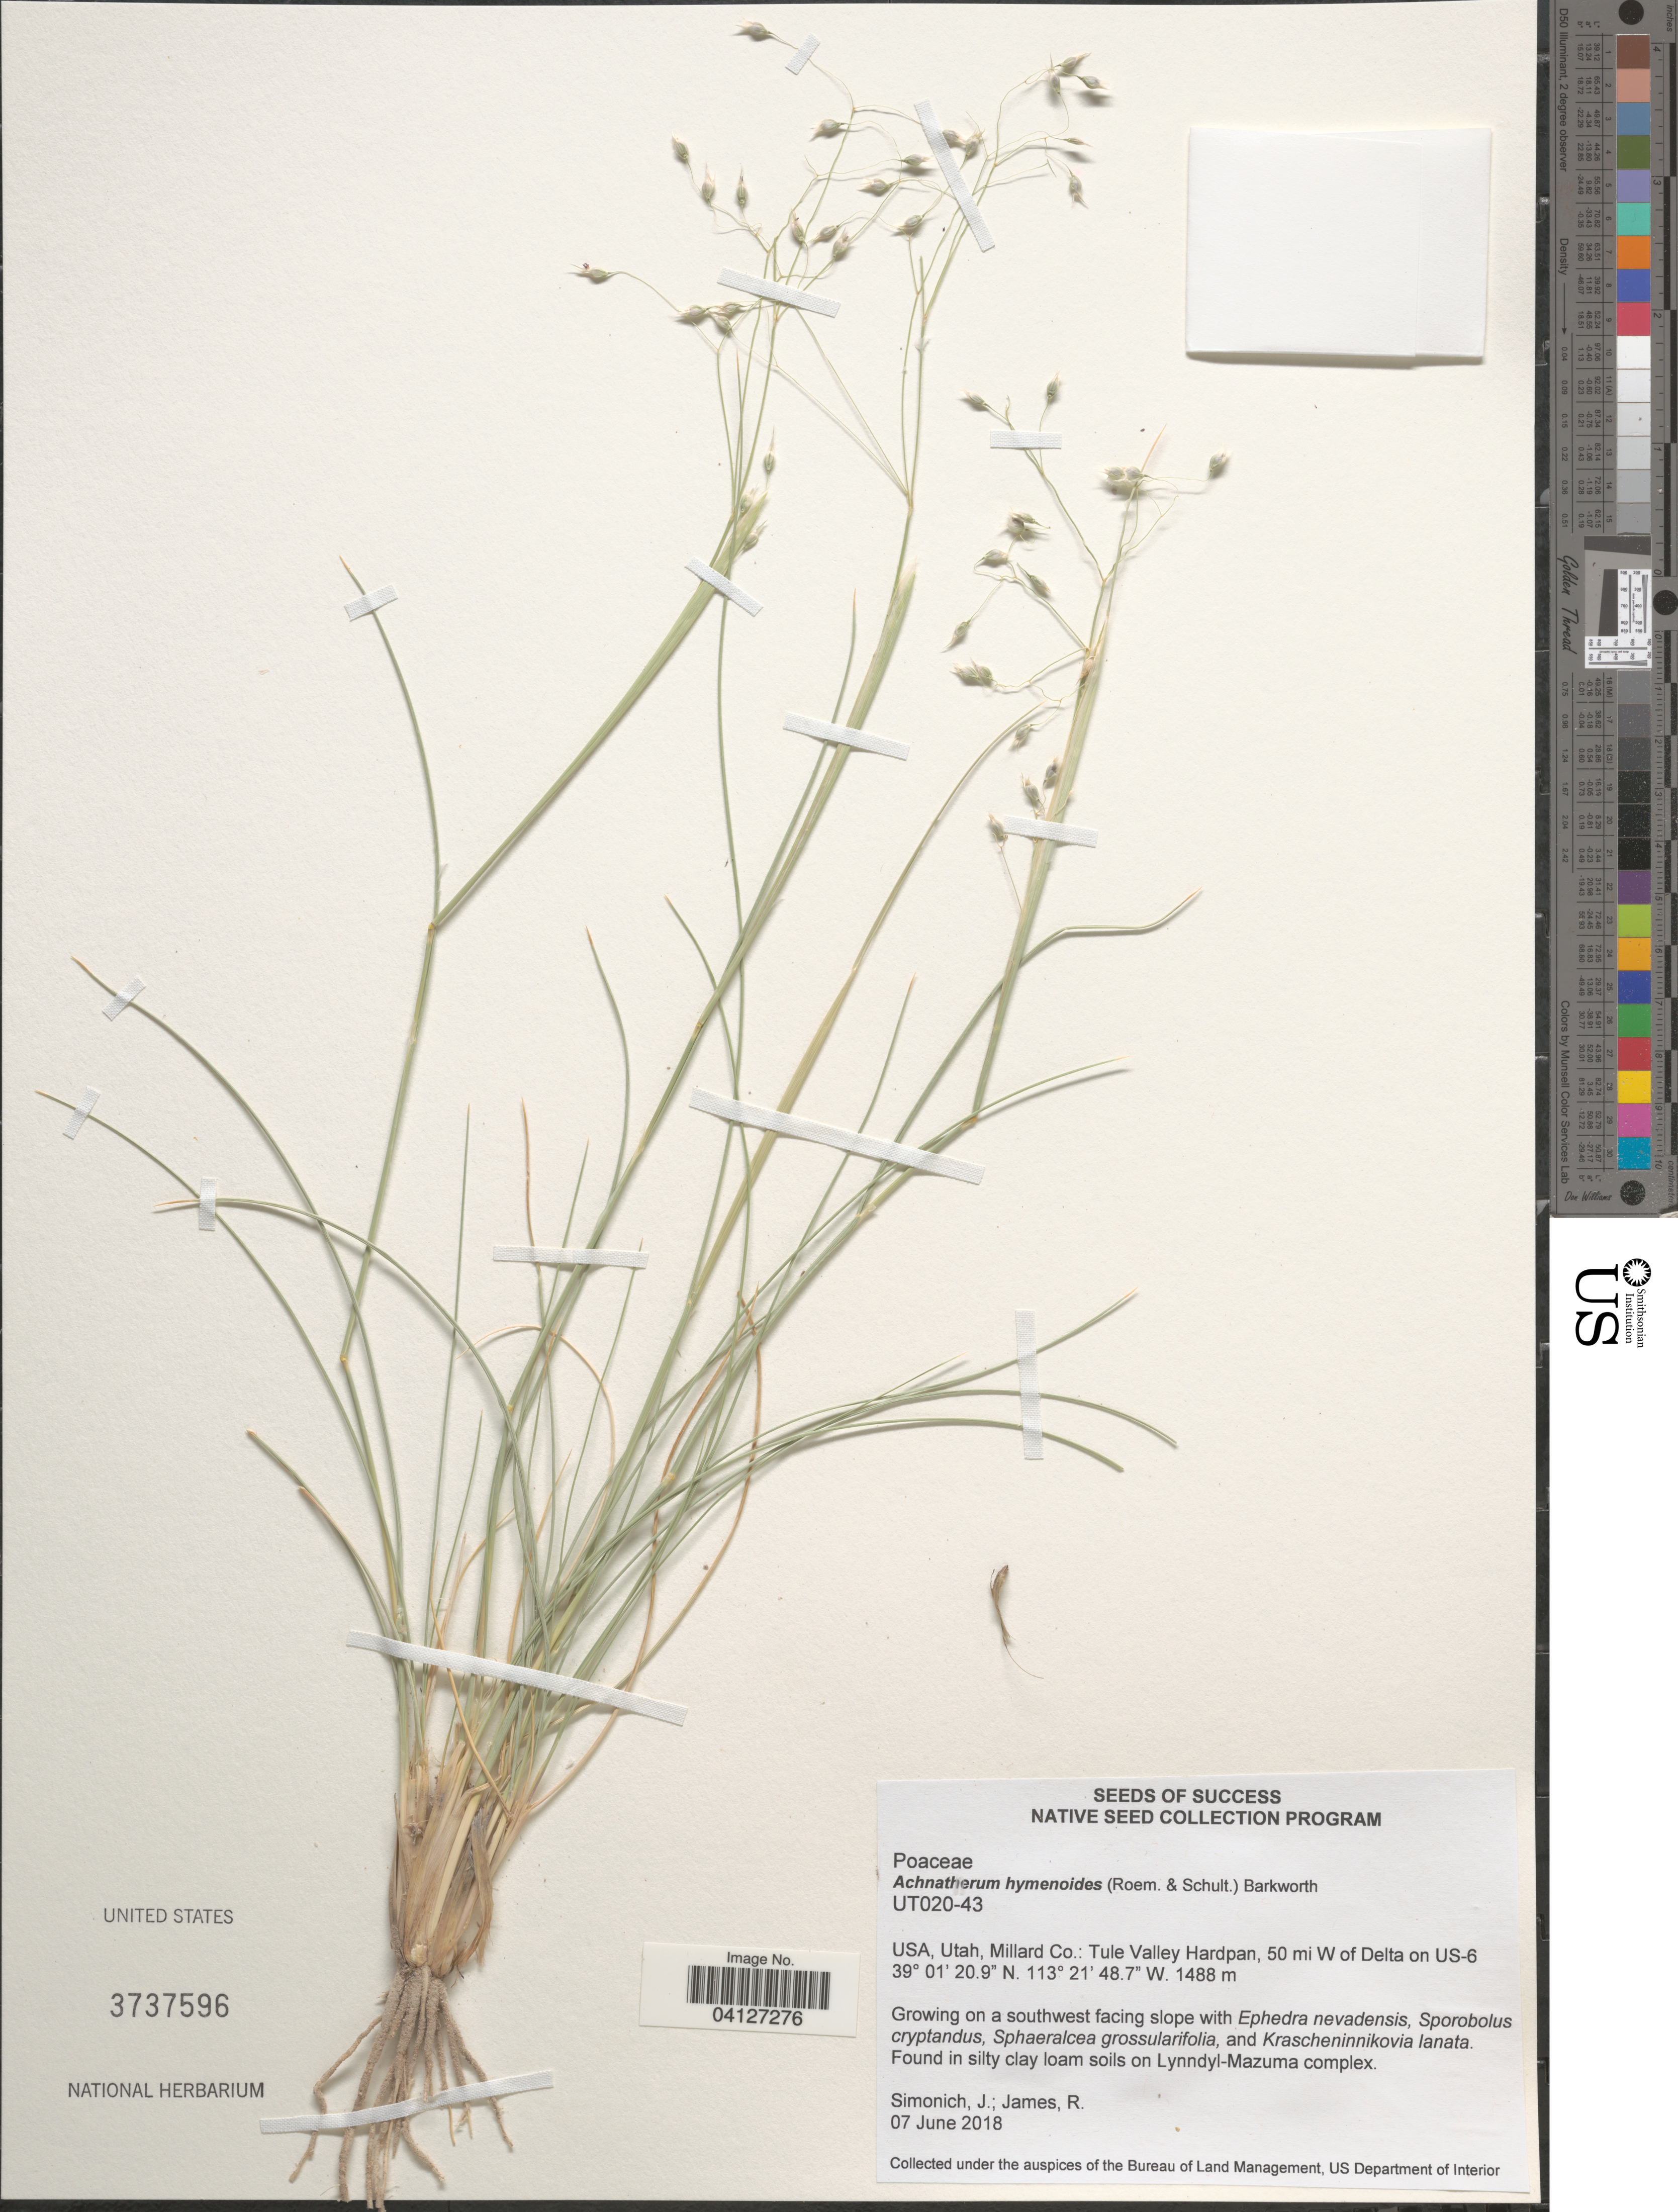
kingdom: Plantae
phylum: Tracheophyta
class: Liliopsida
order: Poales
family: Poaceae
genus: Achnatherum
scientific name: Achnatherum hymenoides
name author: (Roem. & Schult.) Barkworth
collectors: J. Simonich & R. James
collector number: UT020-43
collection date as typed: Transcribed d/m/y: 7/6/2018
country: United States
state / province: Utah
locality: Millard Co.: Tule Valley Hardpan, 50 mi W of Delta on US-6.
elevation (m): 1488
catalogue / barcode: US 3737596